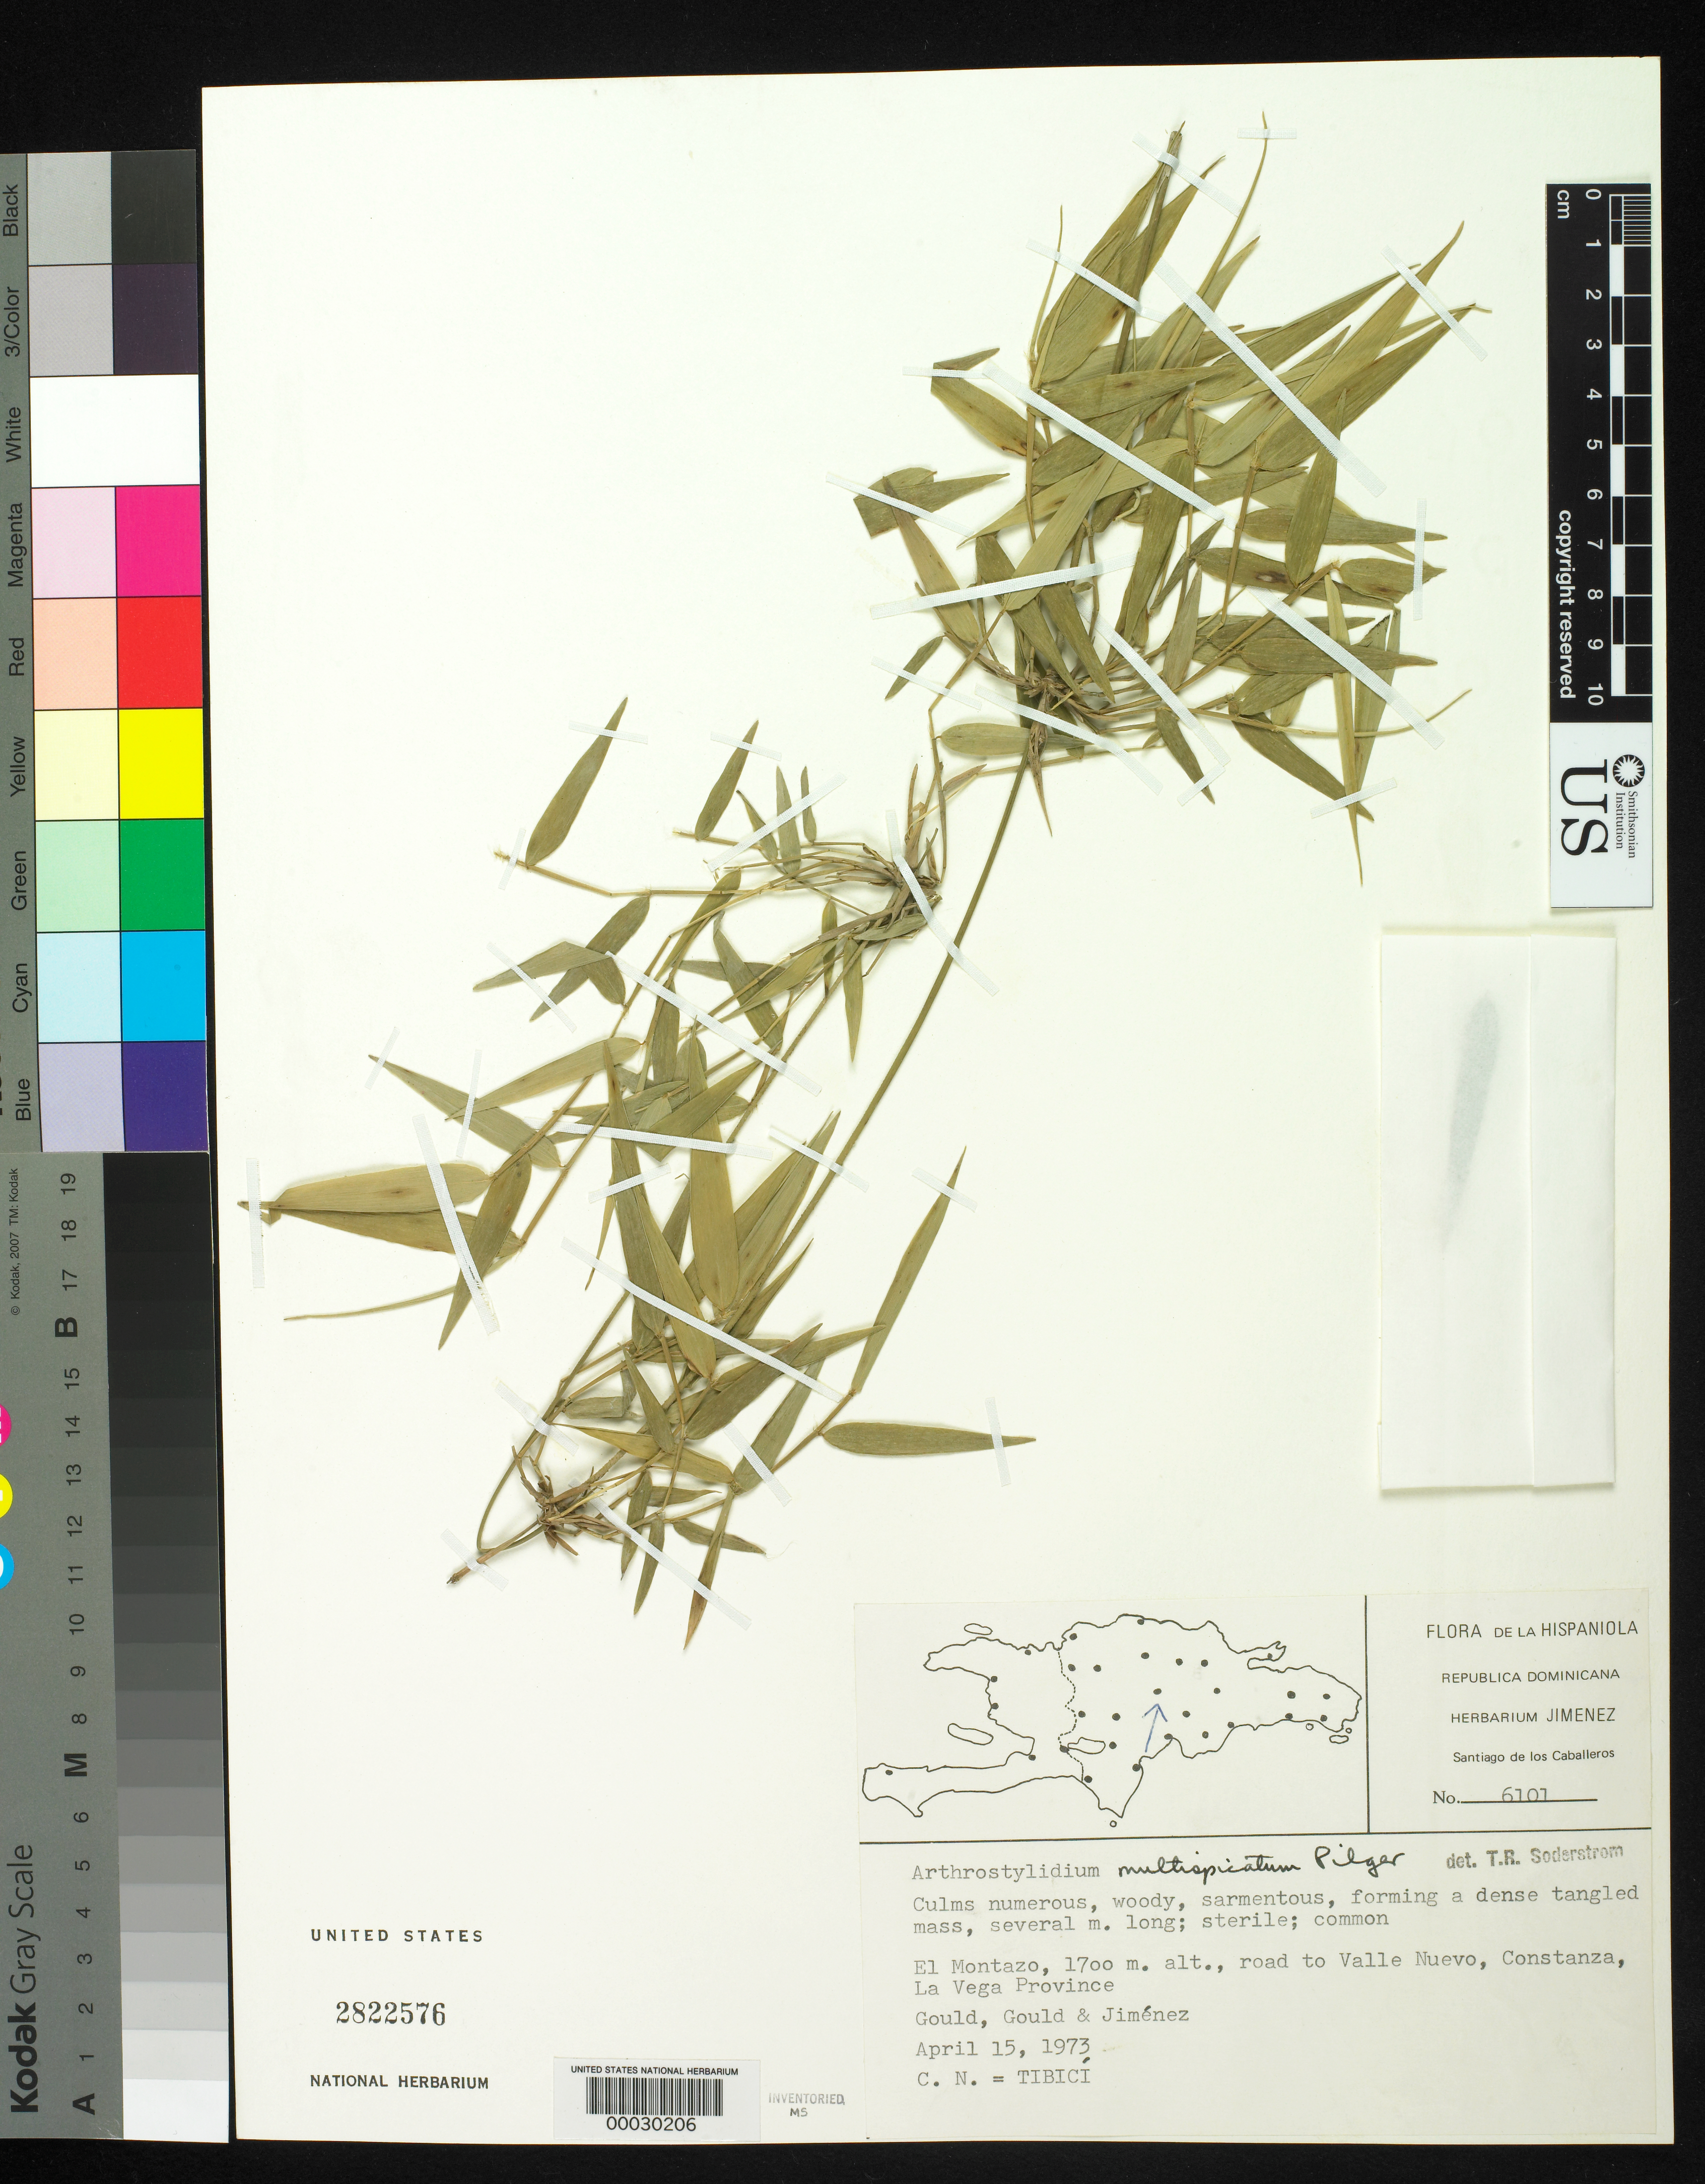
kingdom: Plantae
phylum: Tracheophyta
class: Liliopsida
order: Poales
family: Poaceae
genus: Arthrostylidium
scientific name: Arthrostylidium multispicatum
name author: Pilg. in Urb.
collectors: F. Gould & Jimenez, --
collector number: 6101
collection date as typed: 15 Apr 1973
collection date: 1973-04-15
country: Dominican Republic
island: Hispaniola Island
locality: La vega, el montazo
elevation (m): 1700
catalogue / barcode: US 2822576